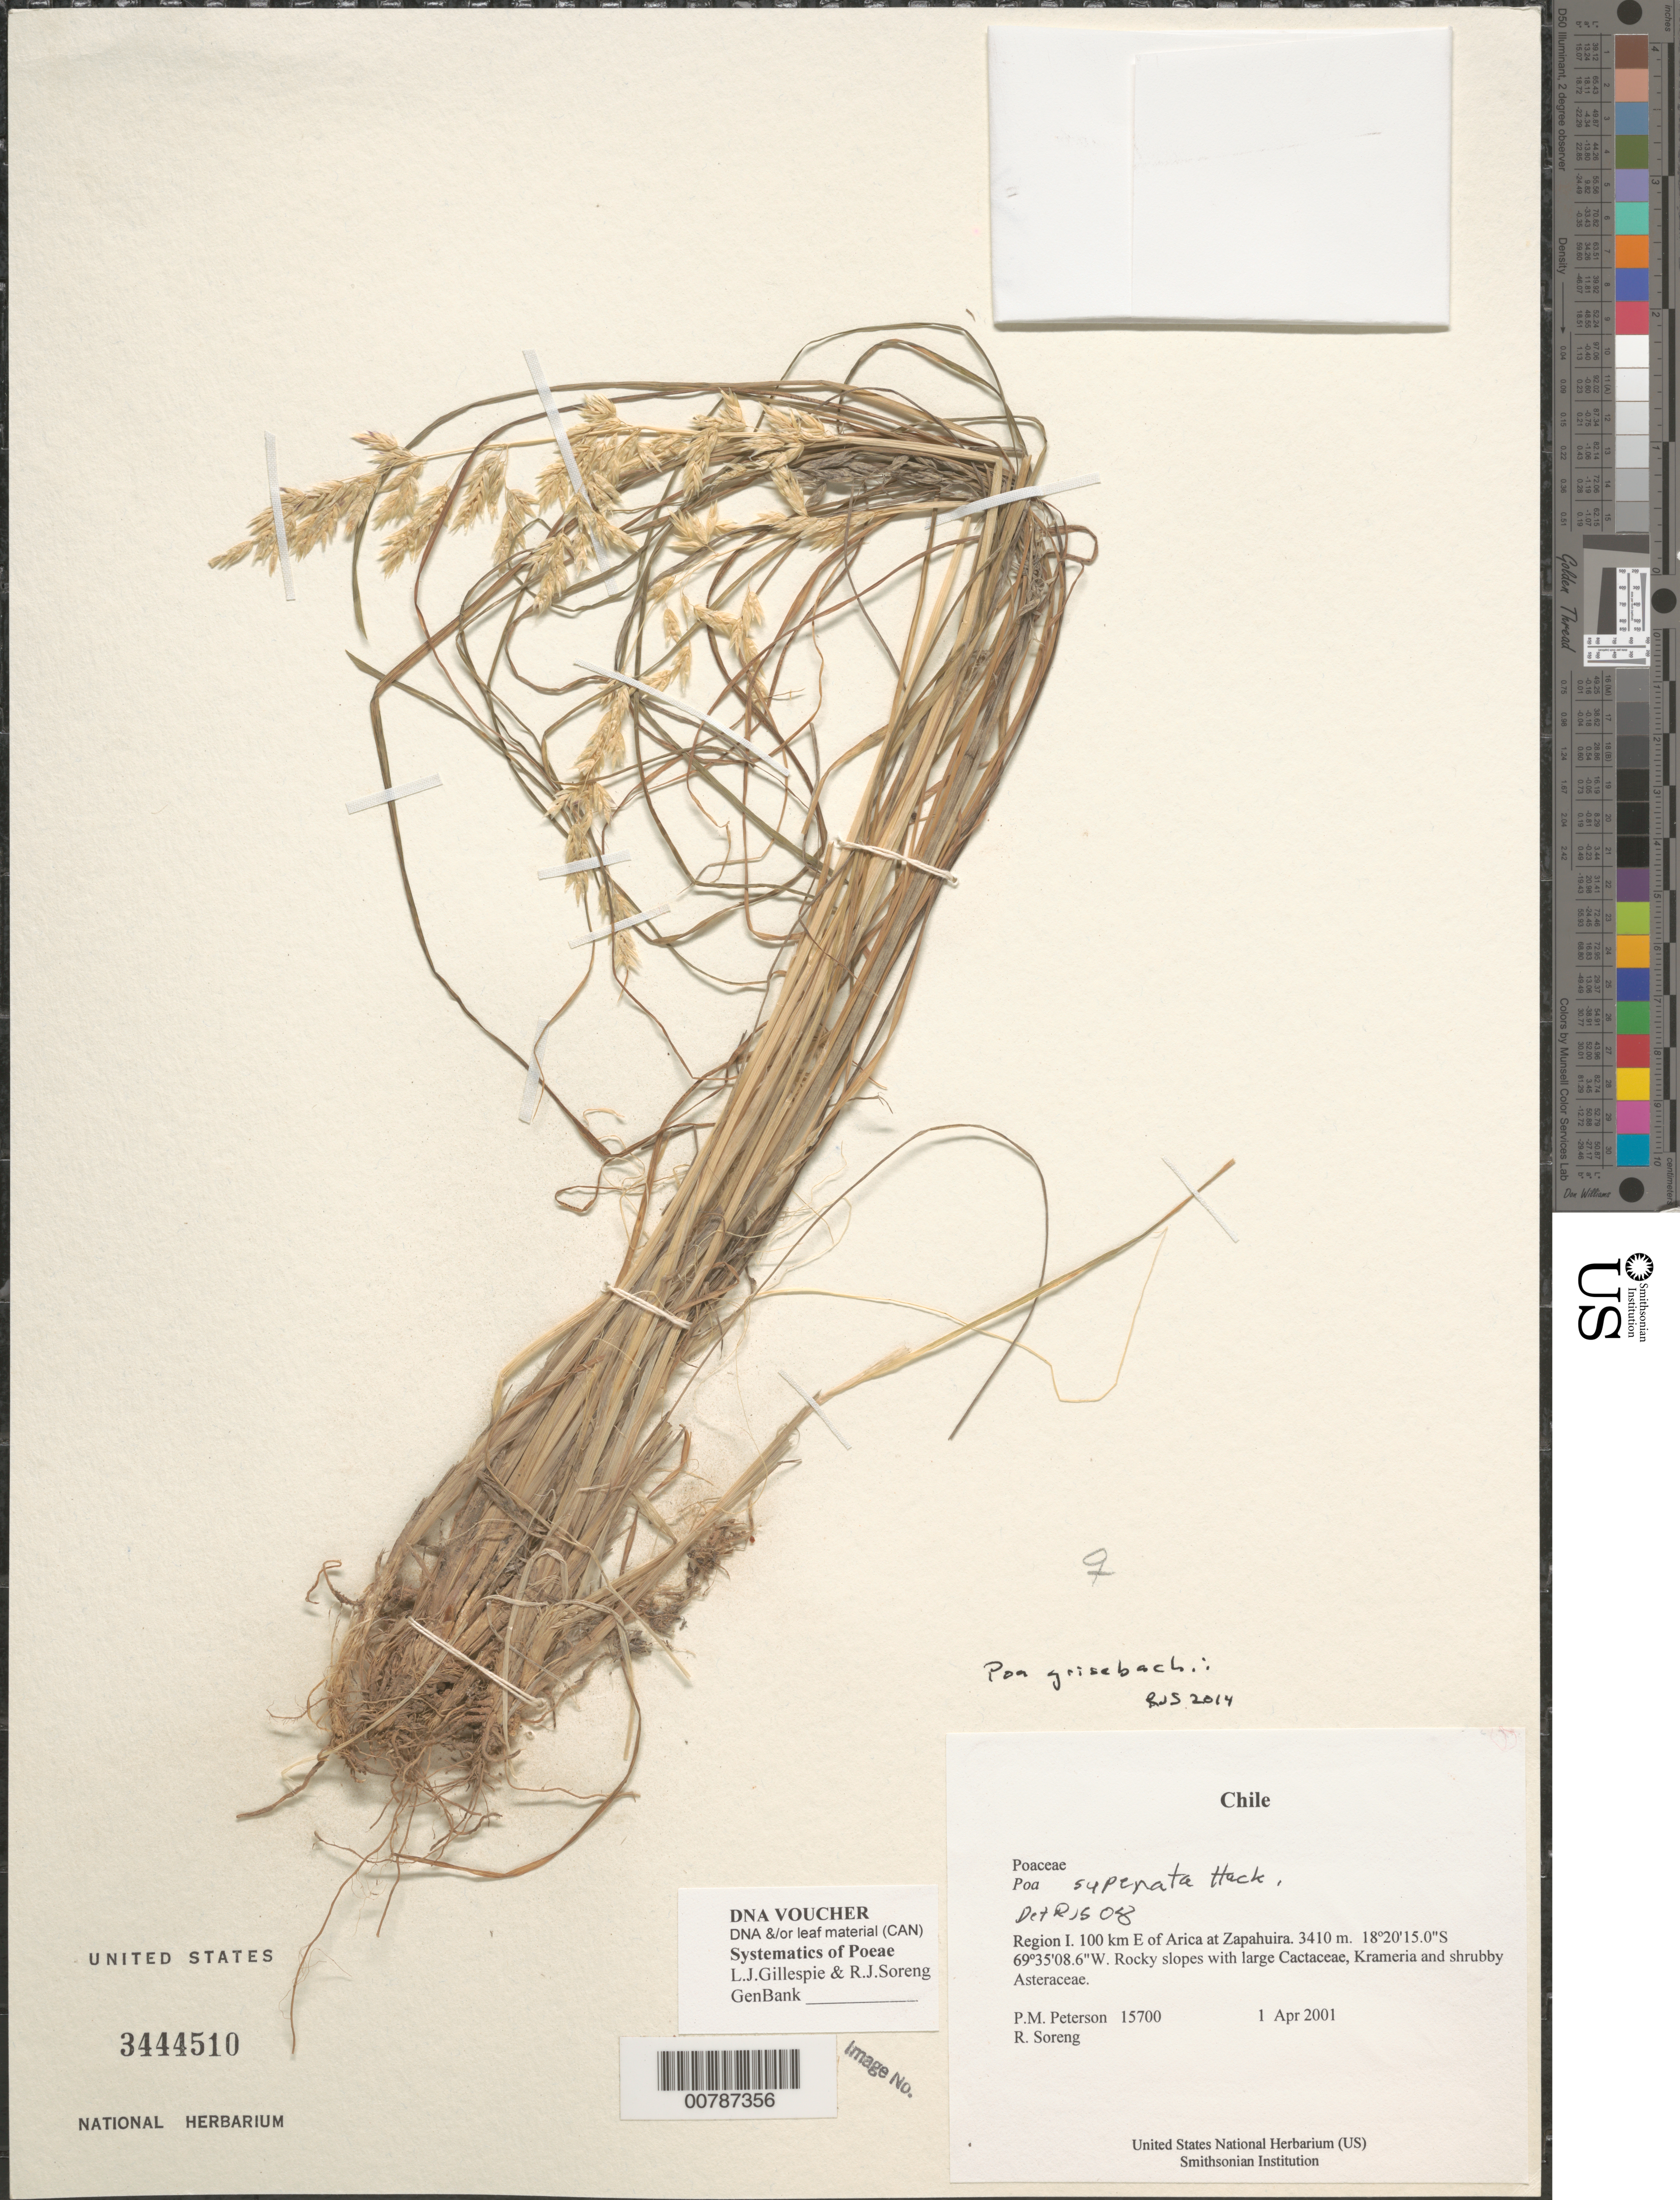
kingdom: Plantae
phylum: Tracheophyta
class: Liliopsida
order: Poales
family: Poaceae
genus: Poa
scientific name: Poa grisebachii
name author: R.E. Fr.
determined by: Soreng, Robert J., Research Associate (BOT), Smithsonian Institution - National Museum of Natural History (UNITED STATES)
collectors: P. M. Peterson & R. J. Soreng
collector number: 15700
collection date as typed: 01 Apr 2001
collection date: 2001-04-01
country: Chile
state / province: Tarapacá (I)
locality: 100 km E of Arica at Zapahuira.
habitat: Rocky slopes with large Cactaceae, Krameria and shruby Asteraceae.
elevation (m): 3410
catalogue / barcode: US 3444510